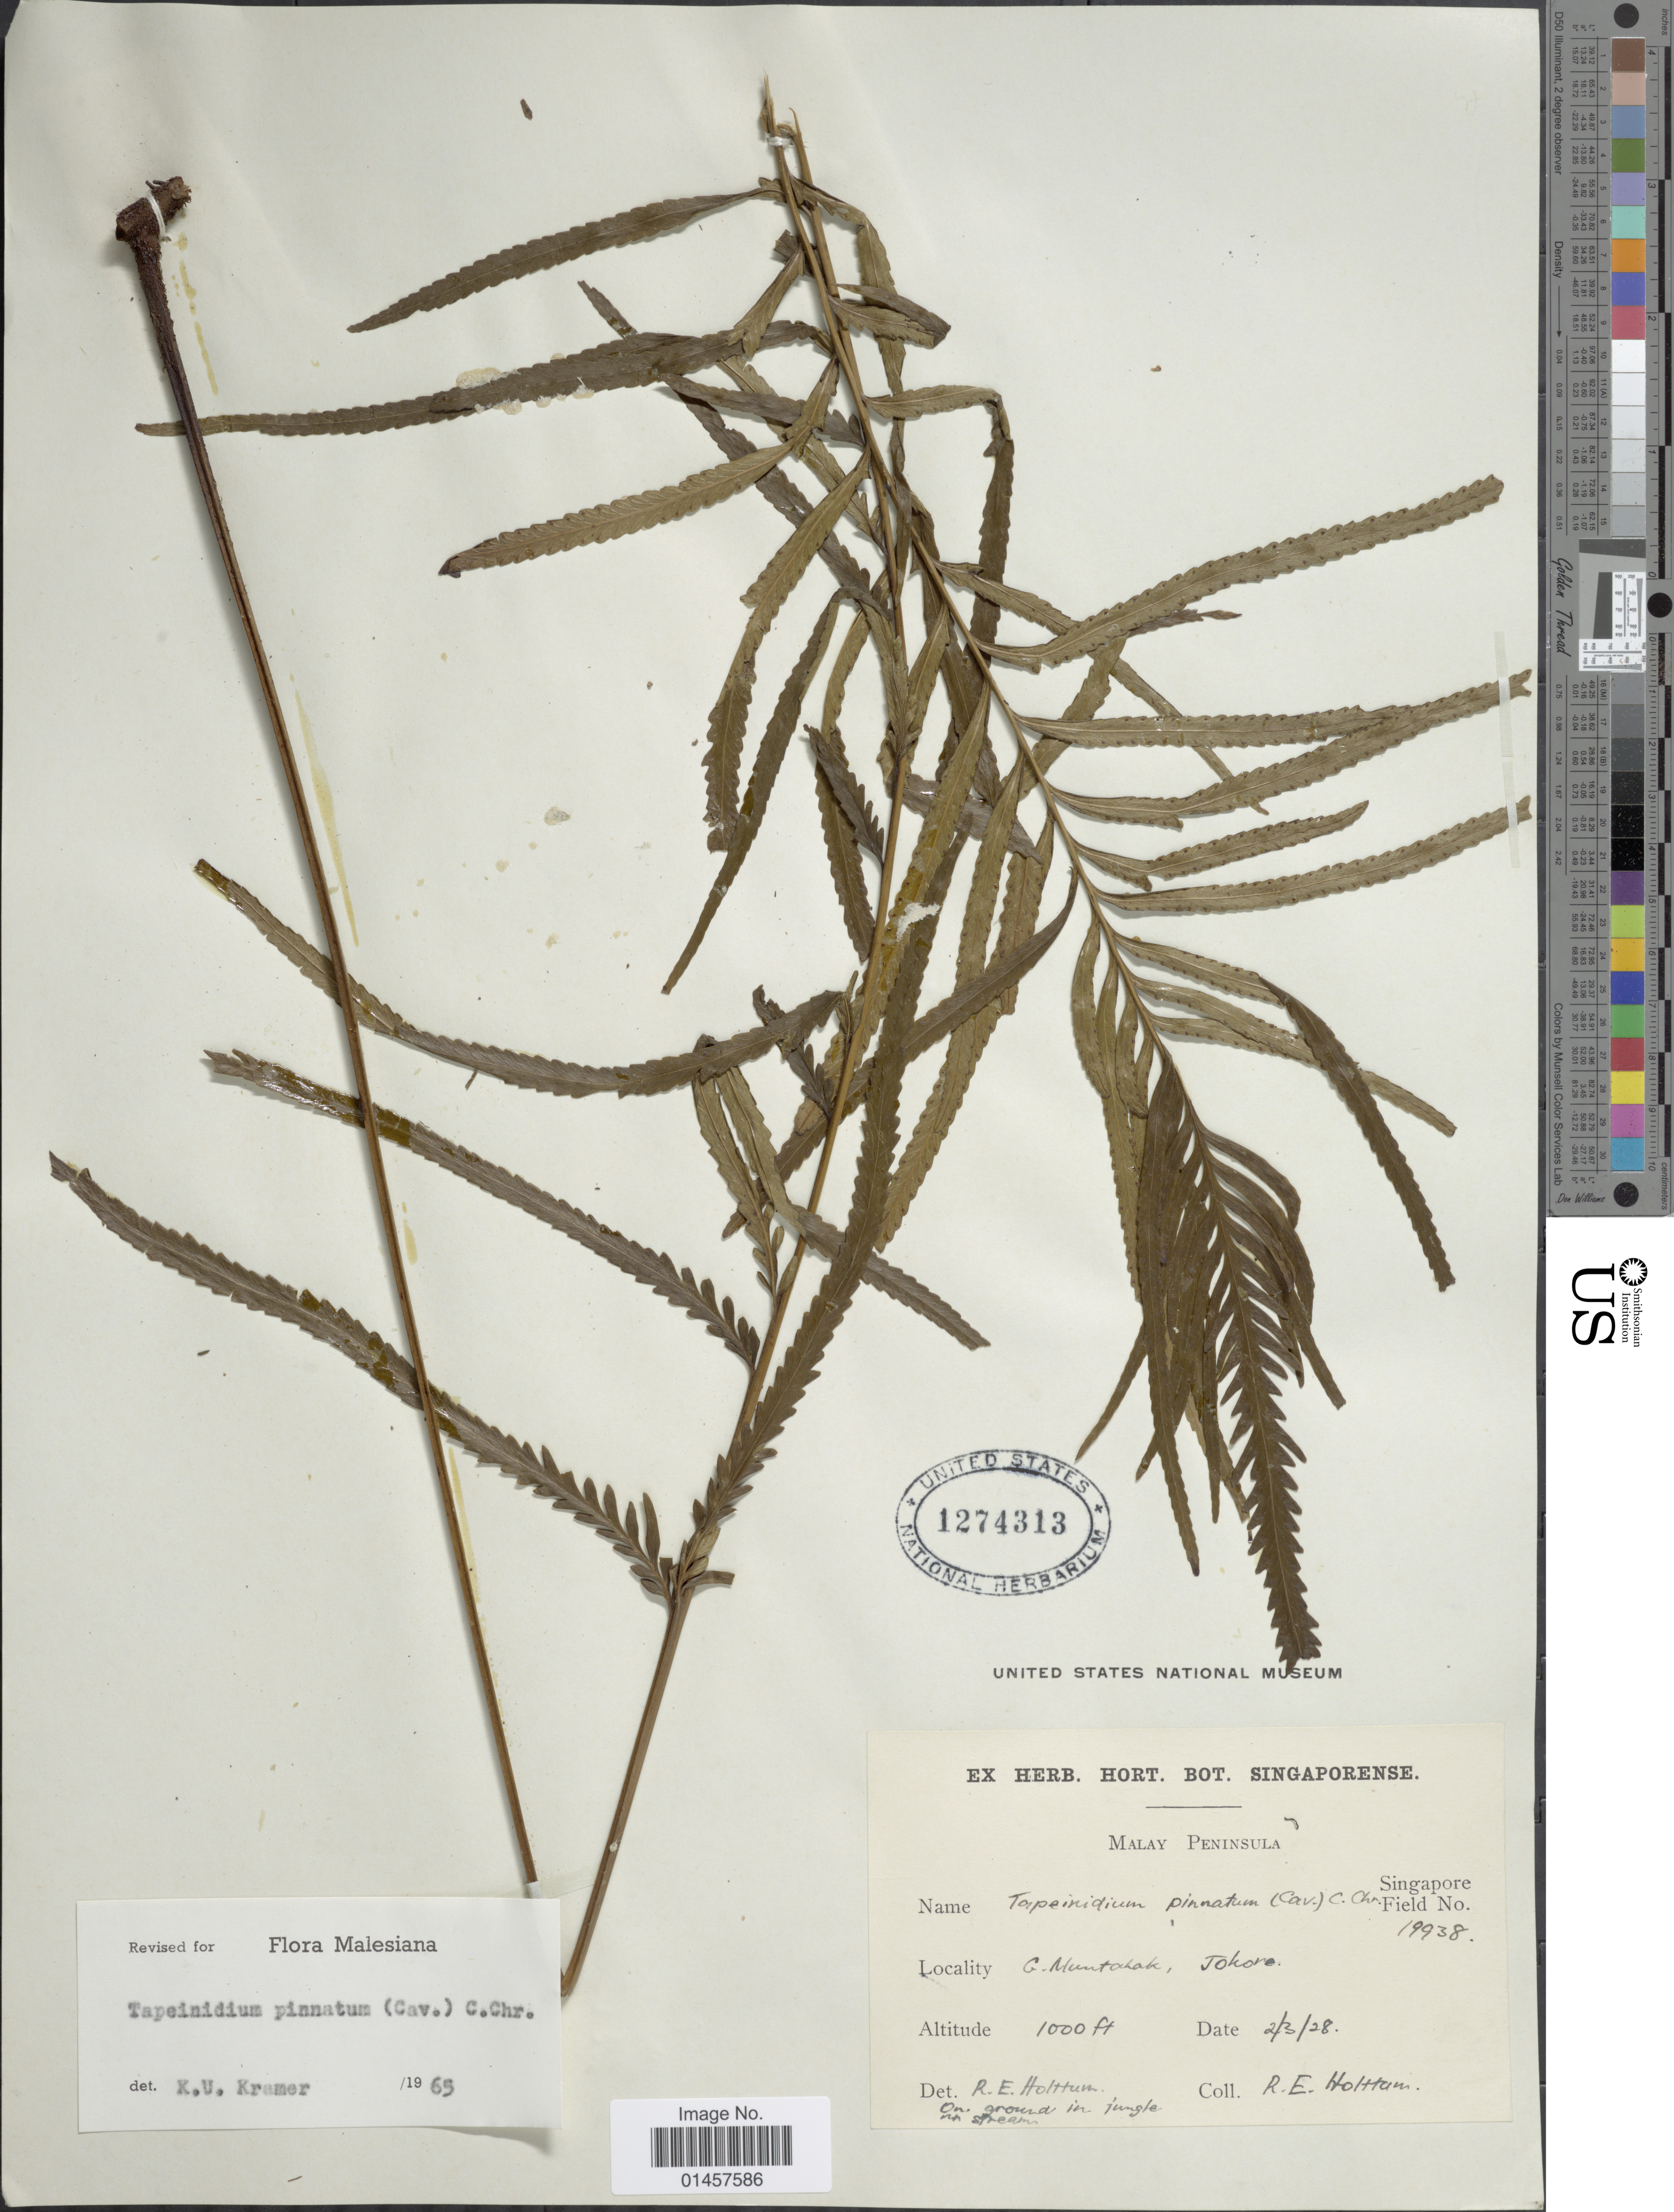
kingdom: Plantae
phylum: Tracheophyta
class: Polypodiopsida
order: Polypodiales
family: Lindsaeaceae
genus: Tapeinidium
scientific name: Tapeinidium pinnatum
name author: (Cav.) C. Chr.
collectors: R. E. Holttum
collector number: Singapore Field 19938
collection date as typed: Transcribed d/m/y: 2/3/28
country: Malaysia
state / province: Johor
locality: G. Muntalak, Johore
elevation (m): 305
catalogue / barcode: US 1274313